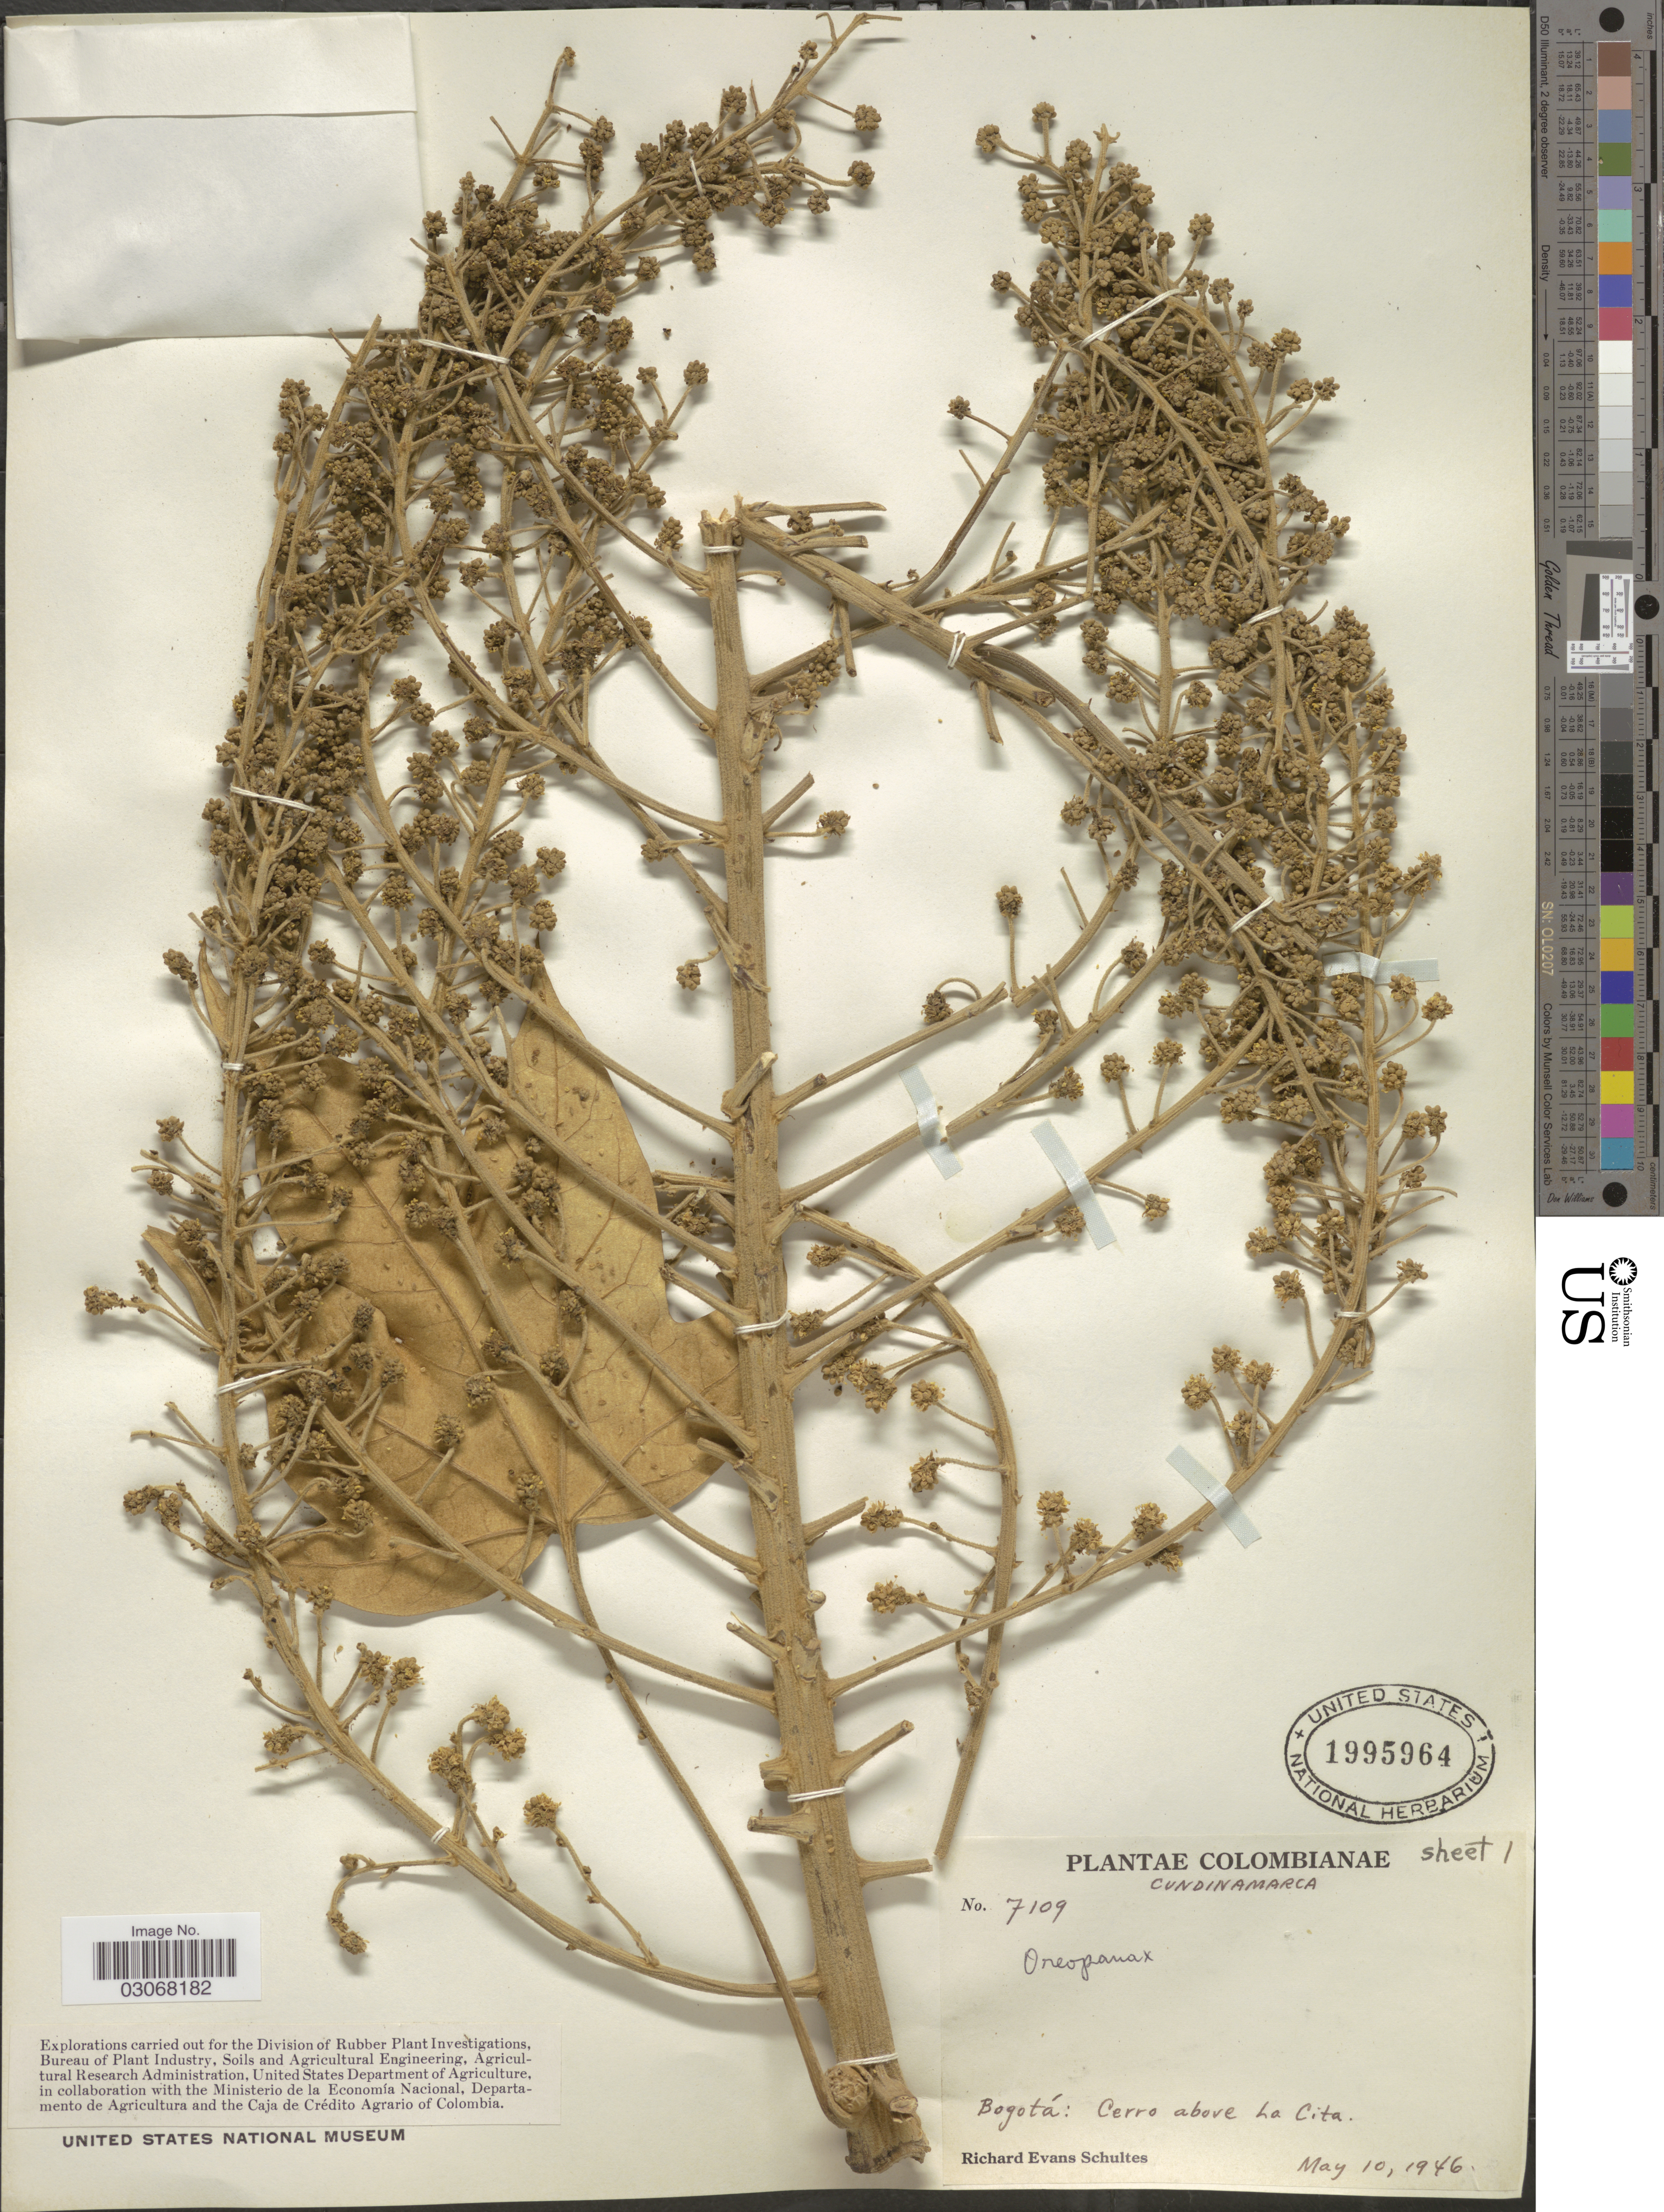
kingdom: Plantae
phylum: Tracheophyta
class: Magnoliopsida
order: Apiales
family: Araliaceae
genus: Oreopanax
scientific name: Oreopanax sp.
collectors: R. E. Schultes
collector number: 7109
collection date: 1946-05-10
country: Colombia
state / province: Cundinamarca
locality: Bogotá: Cerro above La Cita.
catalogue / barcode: US 1995964